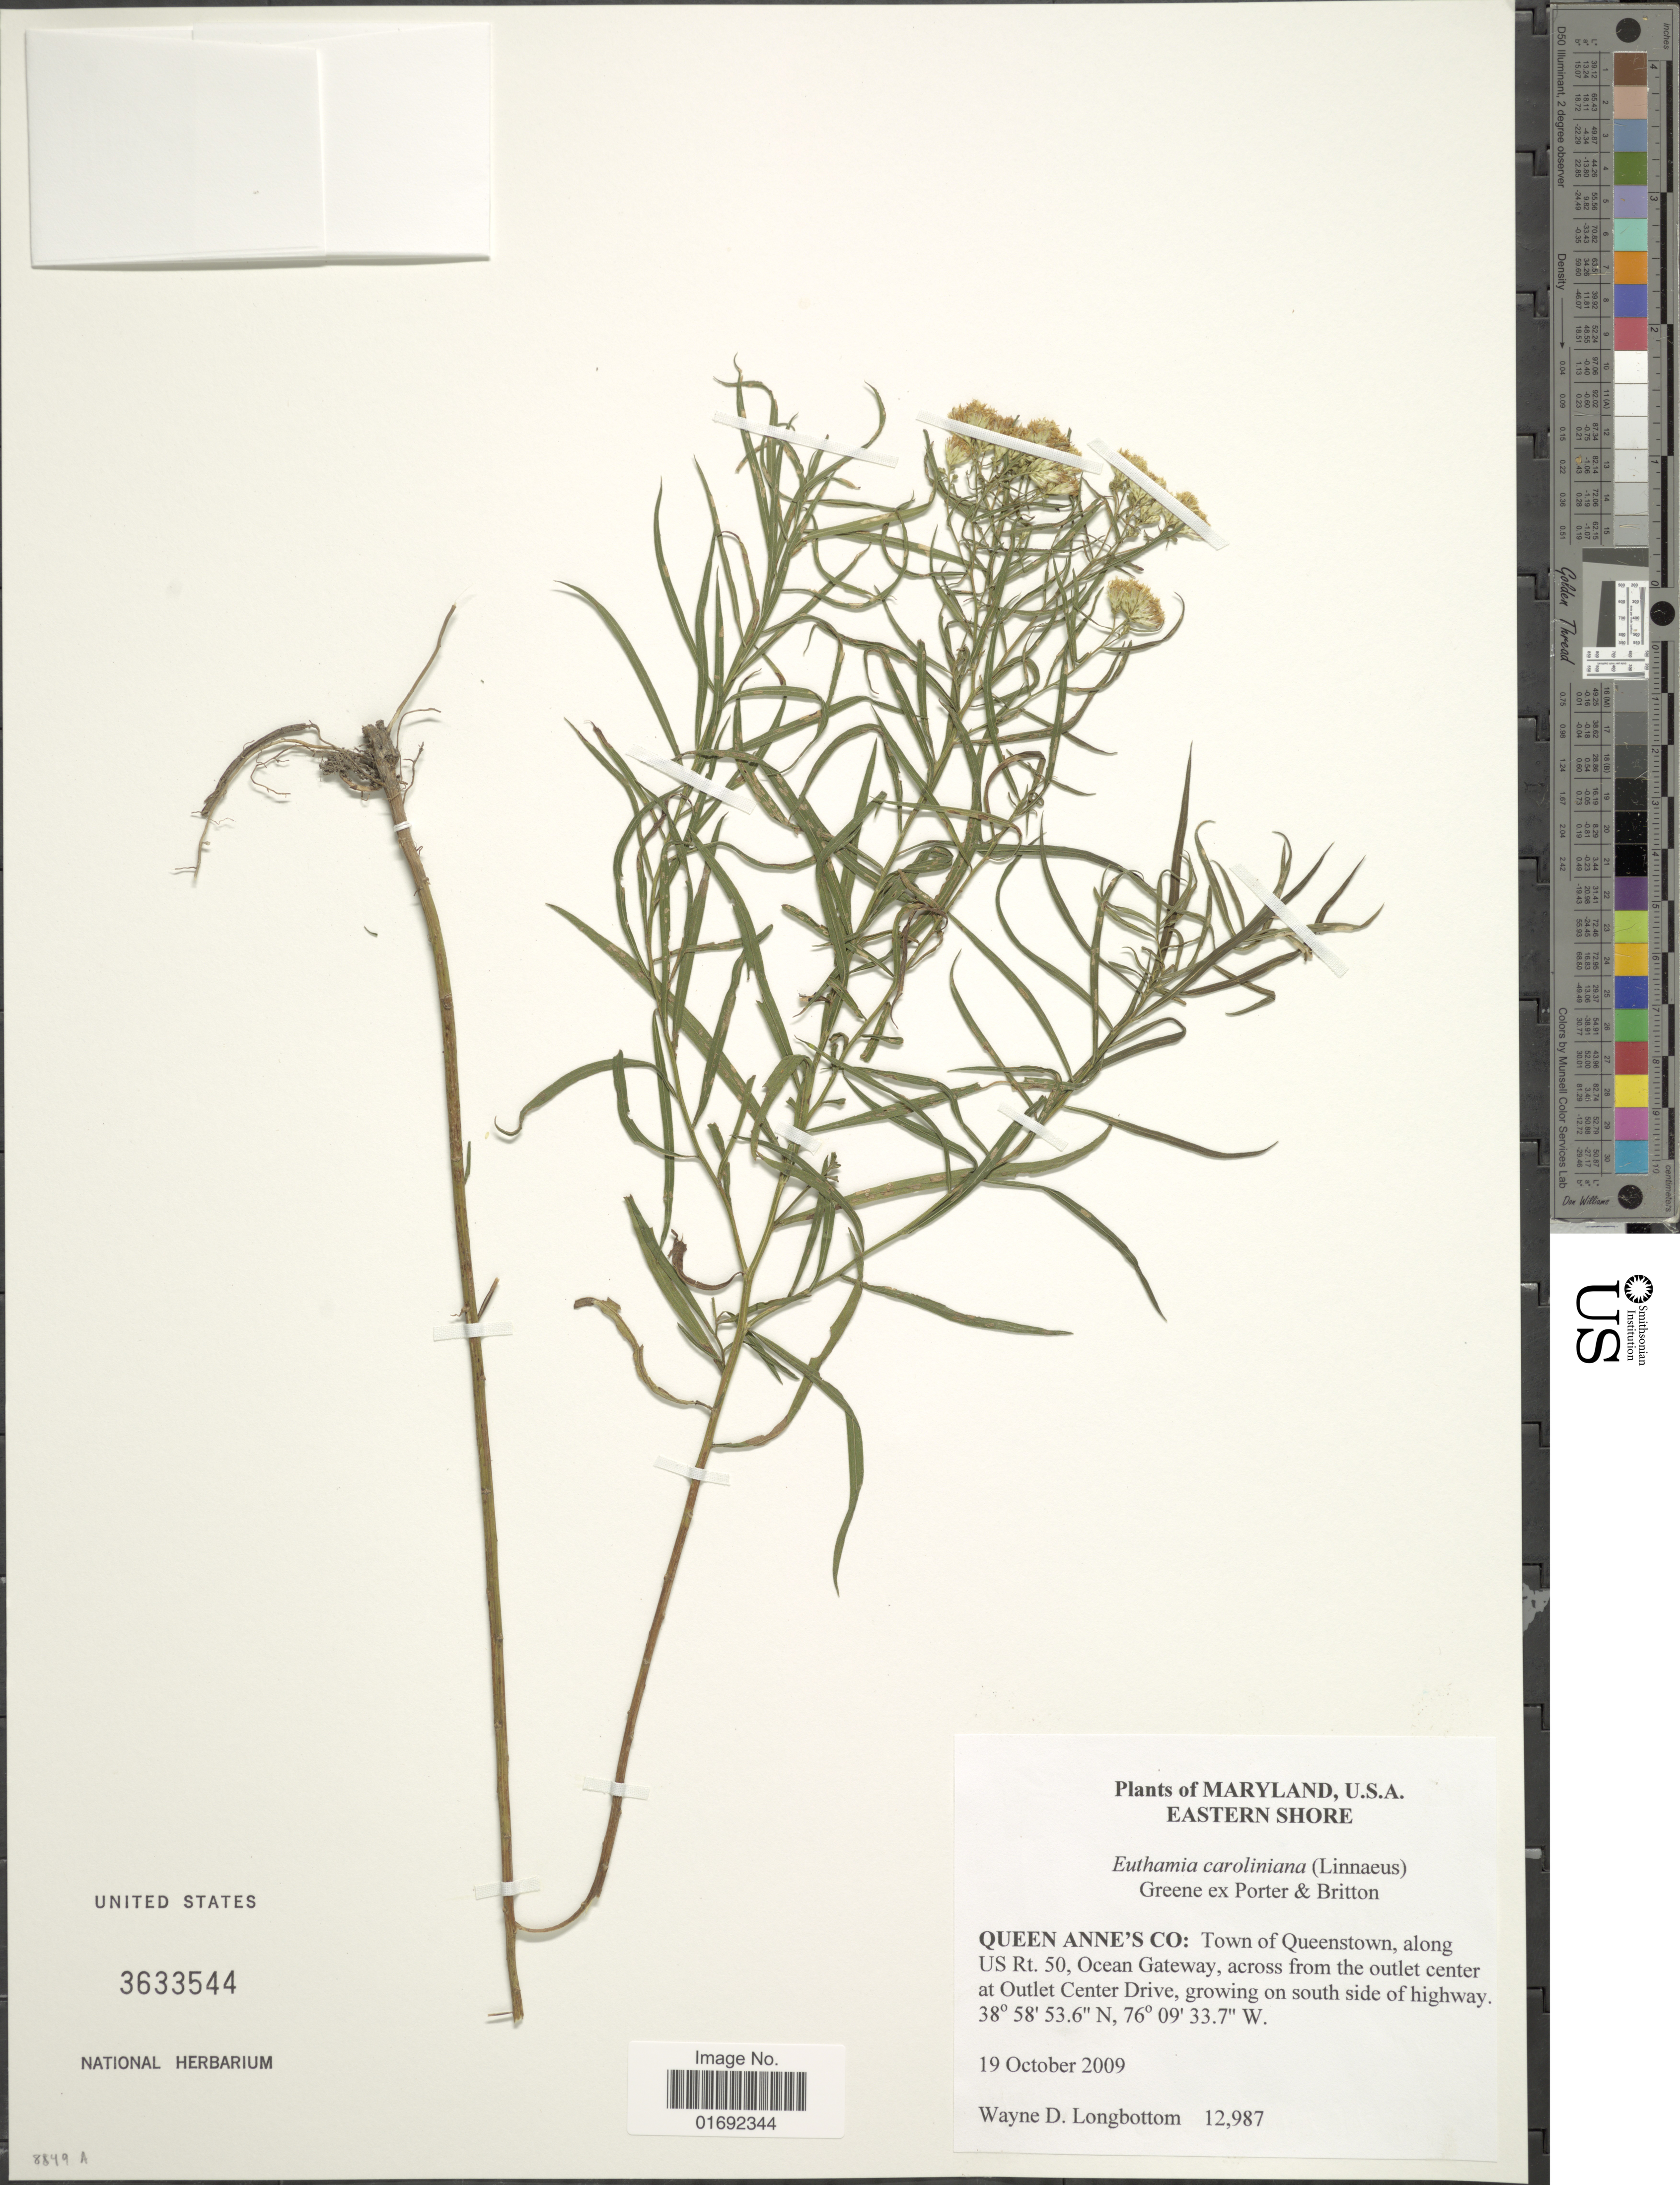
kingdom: Plantae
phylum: Tracheophyta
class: Magnoliopsida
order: Asterales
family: Asteraceae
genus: Euthamia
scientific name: Euthamia hirtipes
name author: (Fernald) Sieren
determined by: Urbatsch, Lowell E., Curator (LSU), Louisiana State University (UNITED STATES)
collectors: W. D. Longbottom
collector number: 12987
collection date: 2009-10-19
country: United States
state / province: Maryland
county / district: Queen Anne's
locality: U. S. A., Eastern Shore, Queen Anne's Co, Town of Queenstown, along US Rt 50, Ocean Gateway, across from the outlet center at Outlet Center Drive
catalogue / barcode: US 3633544